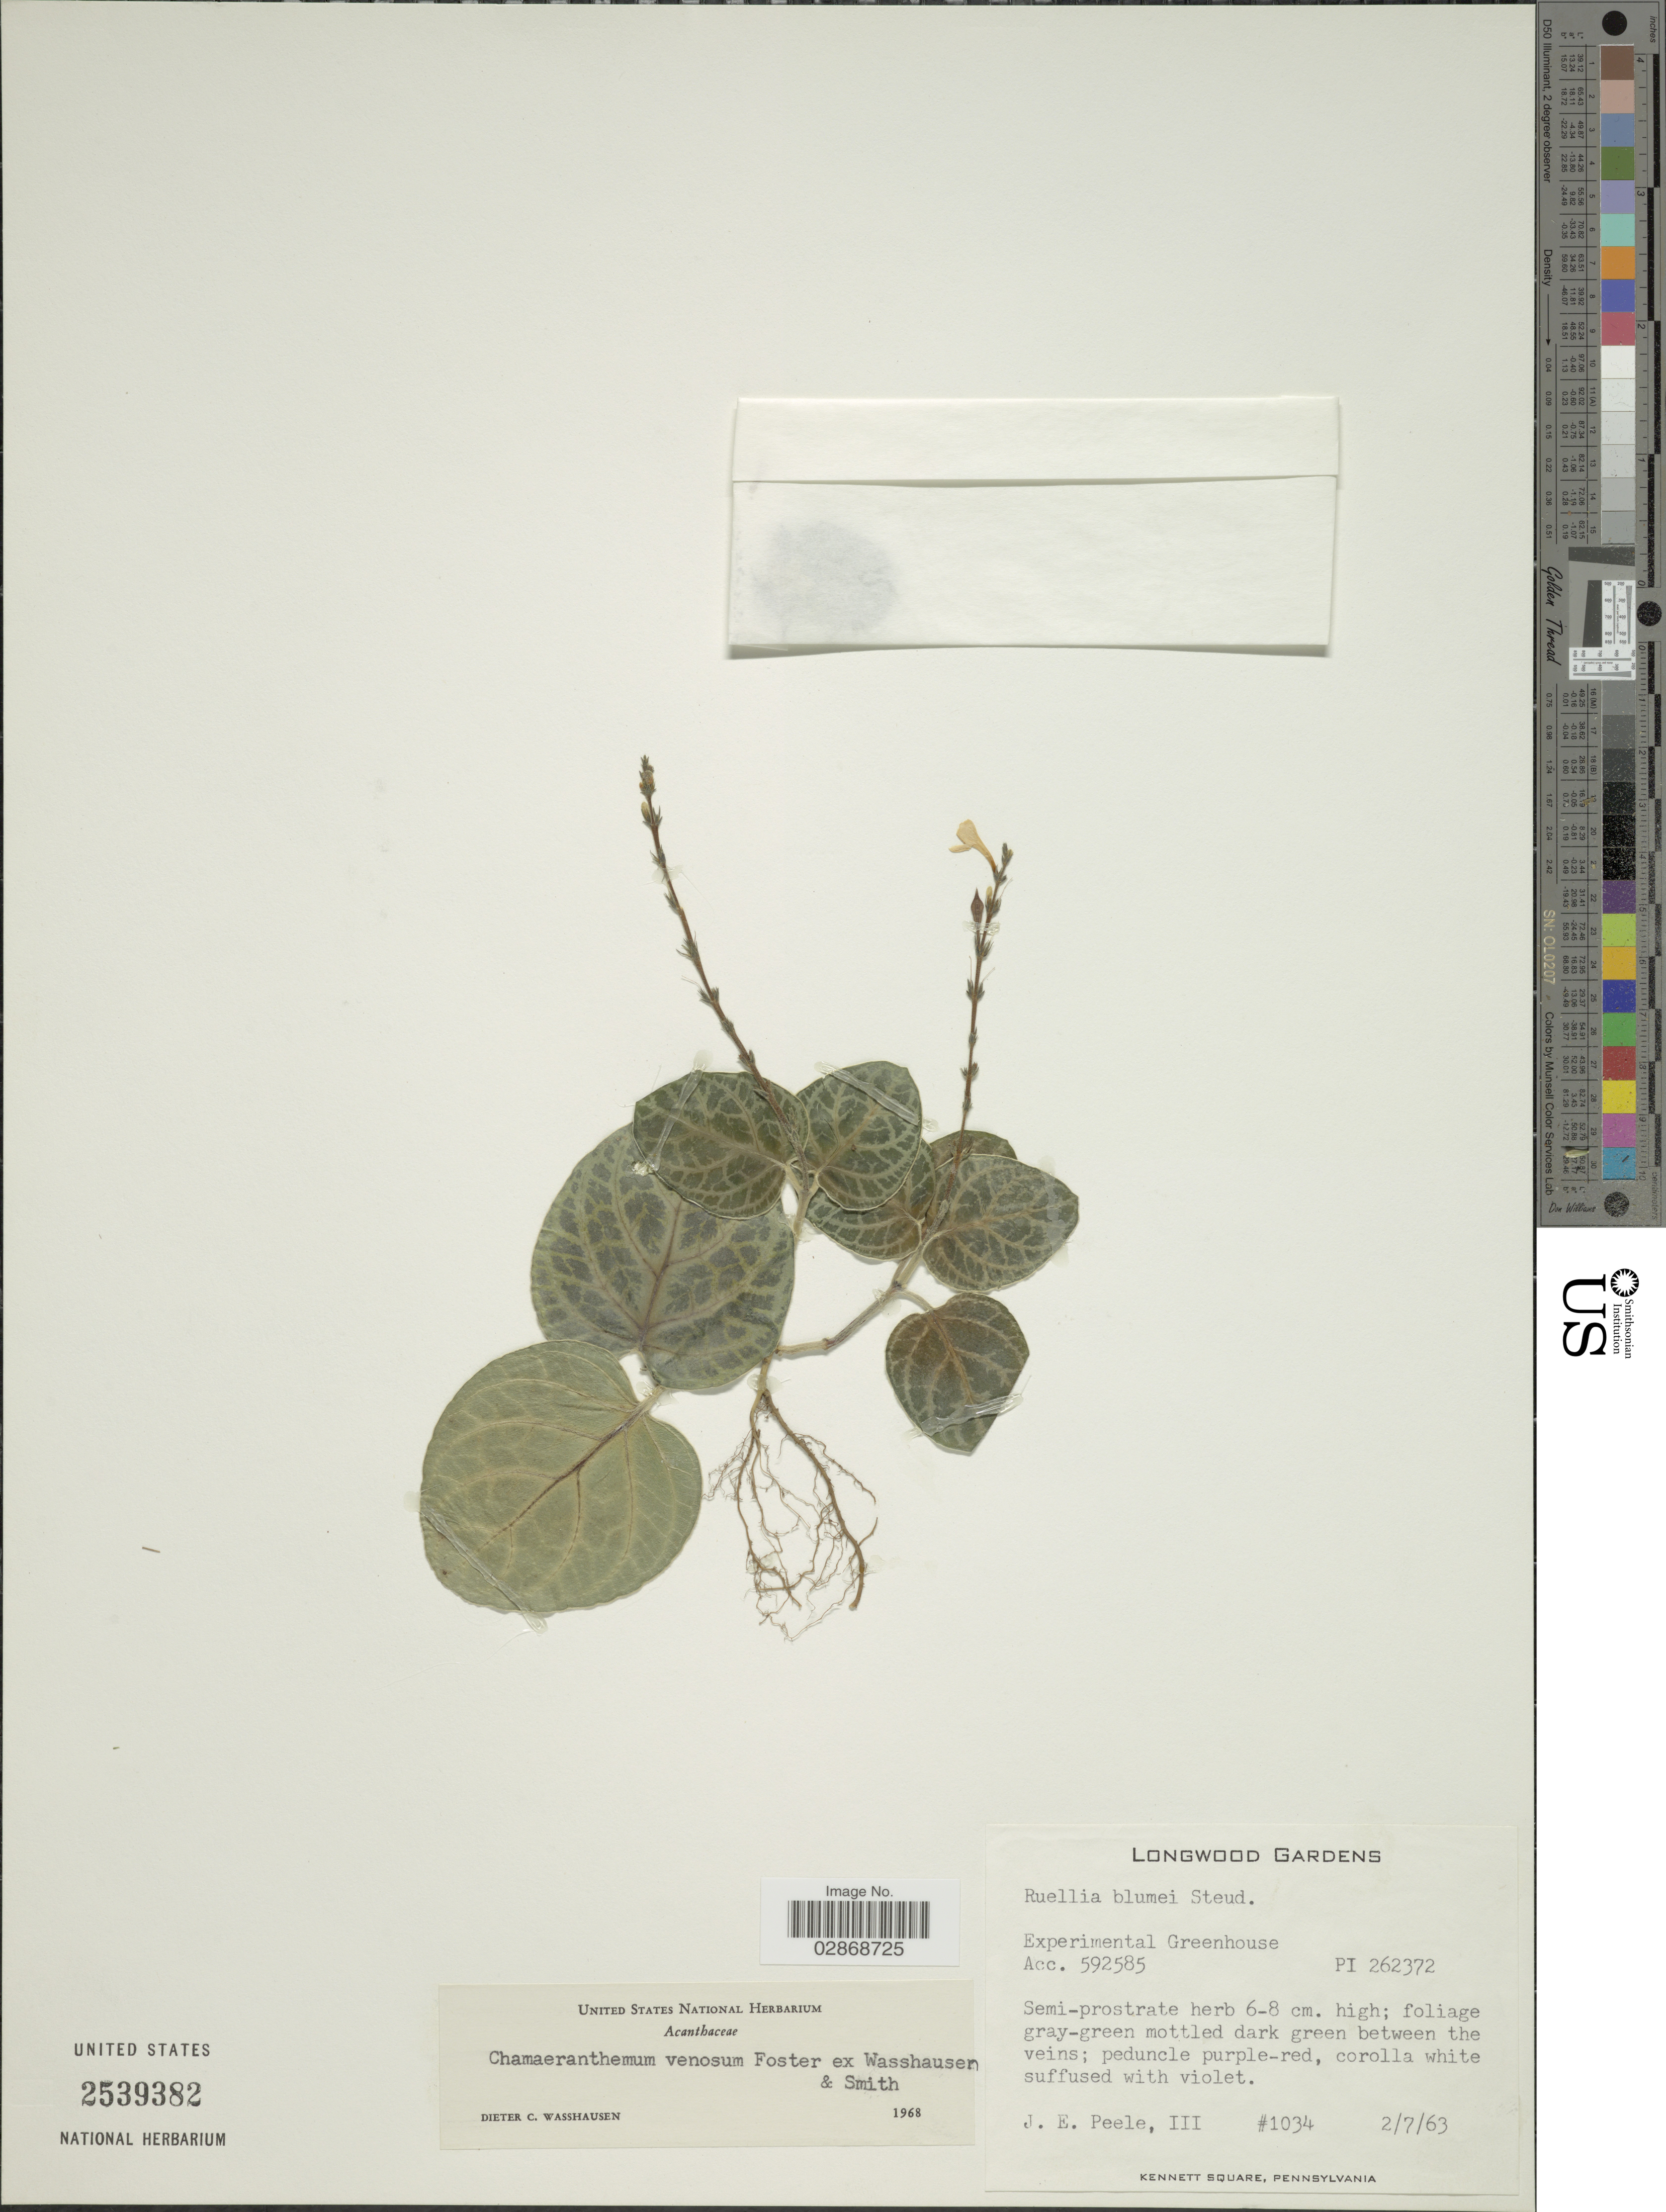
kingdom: Plantae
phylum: Tracheophyta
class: Magnoliopsida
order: Lamiales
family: Acanthaceae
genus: Chamaeranthemum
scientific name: Chamaeranthemum venosum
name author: M.B. Foster ex Wassh. & L.B. Sm.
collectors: J. Peele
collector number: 1034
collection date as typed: Transcribed d/m/y: 2/7/63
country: United States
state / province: Pennsylvania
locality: Longwood Gardens. Experimental Greenhouse.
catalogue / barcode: US 2539382